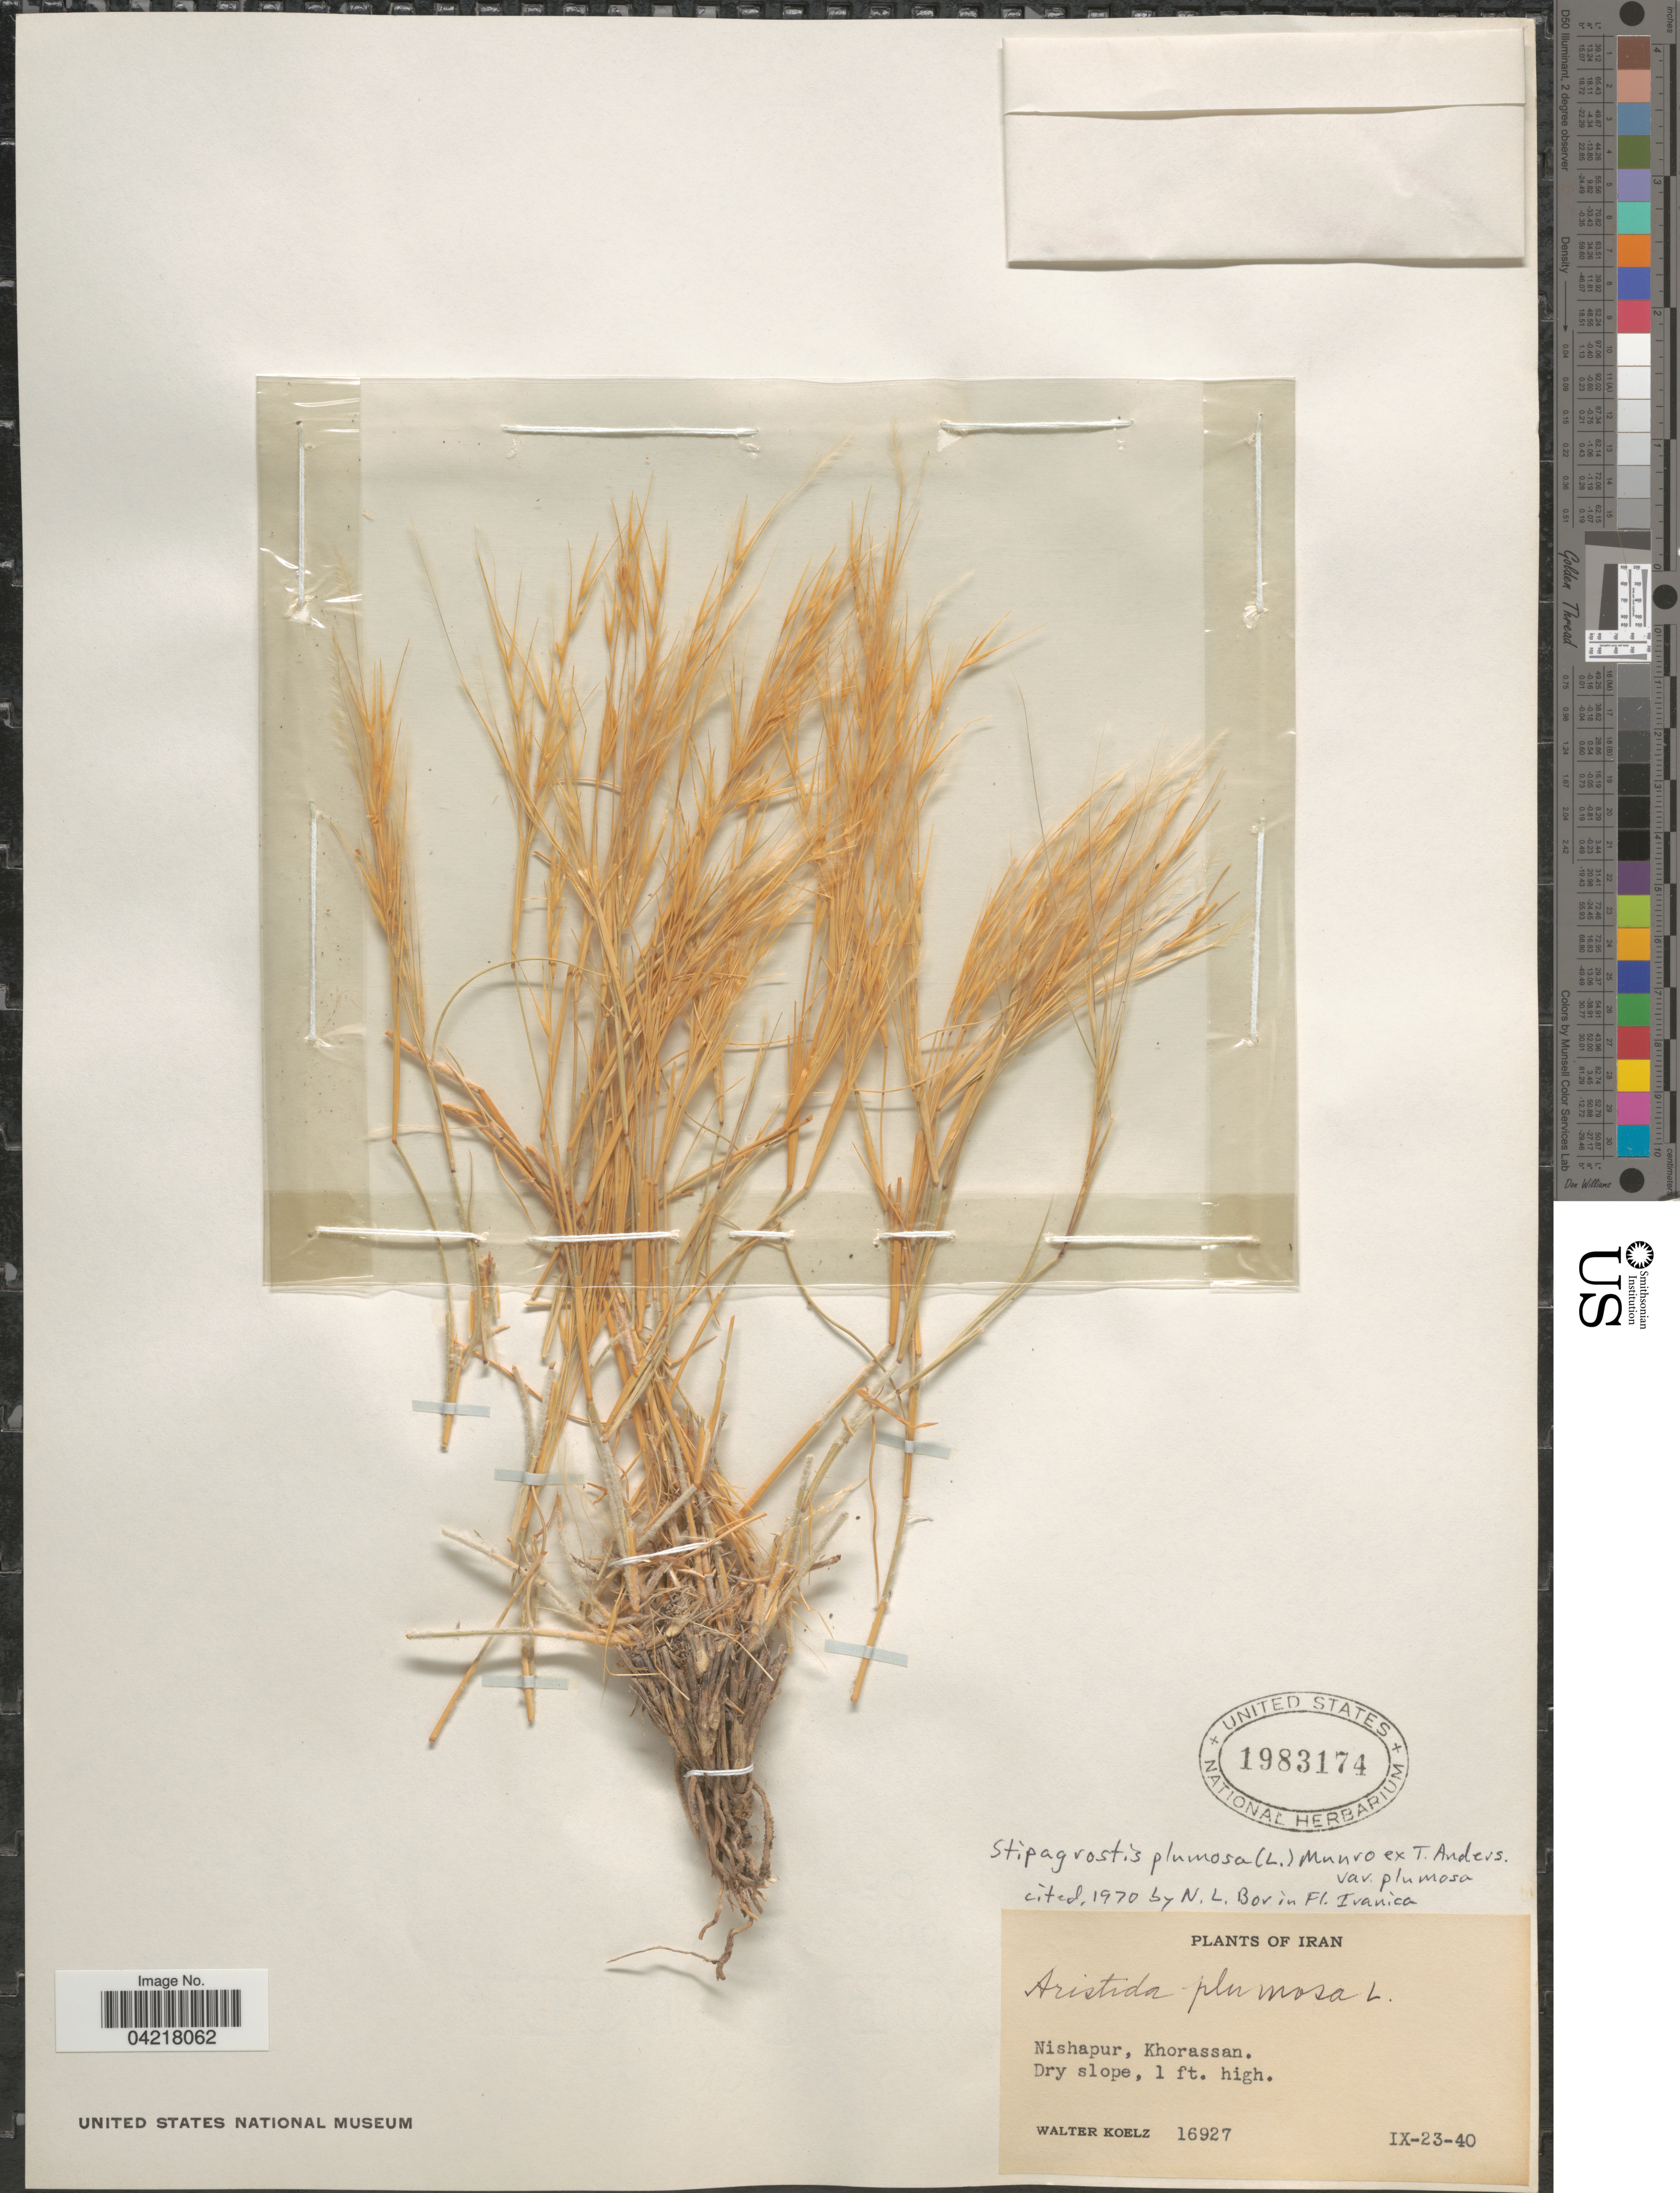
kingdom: Plantae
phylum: Tracheophyta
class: Liliopsida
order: Poales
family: Poaceae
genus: Stipagrostis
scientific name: Stipagrostis plumosa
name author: (L.) Munro ex T. Anderson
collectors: W. N. Koelz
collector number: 16927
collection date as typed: Transcribed d/m/y: 23/9/40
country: Iran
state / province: Khorasan [obsolete]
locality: Nishapur, Khorassan. Dry slope.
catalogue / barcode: US 1983174